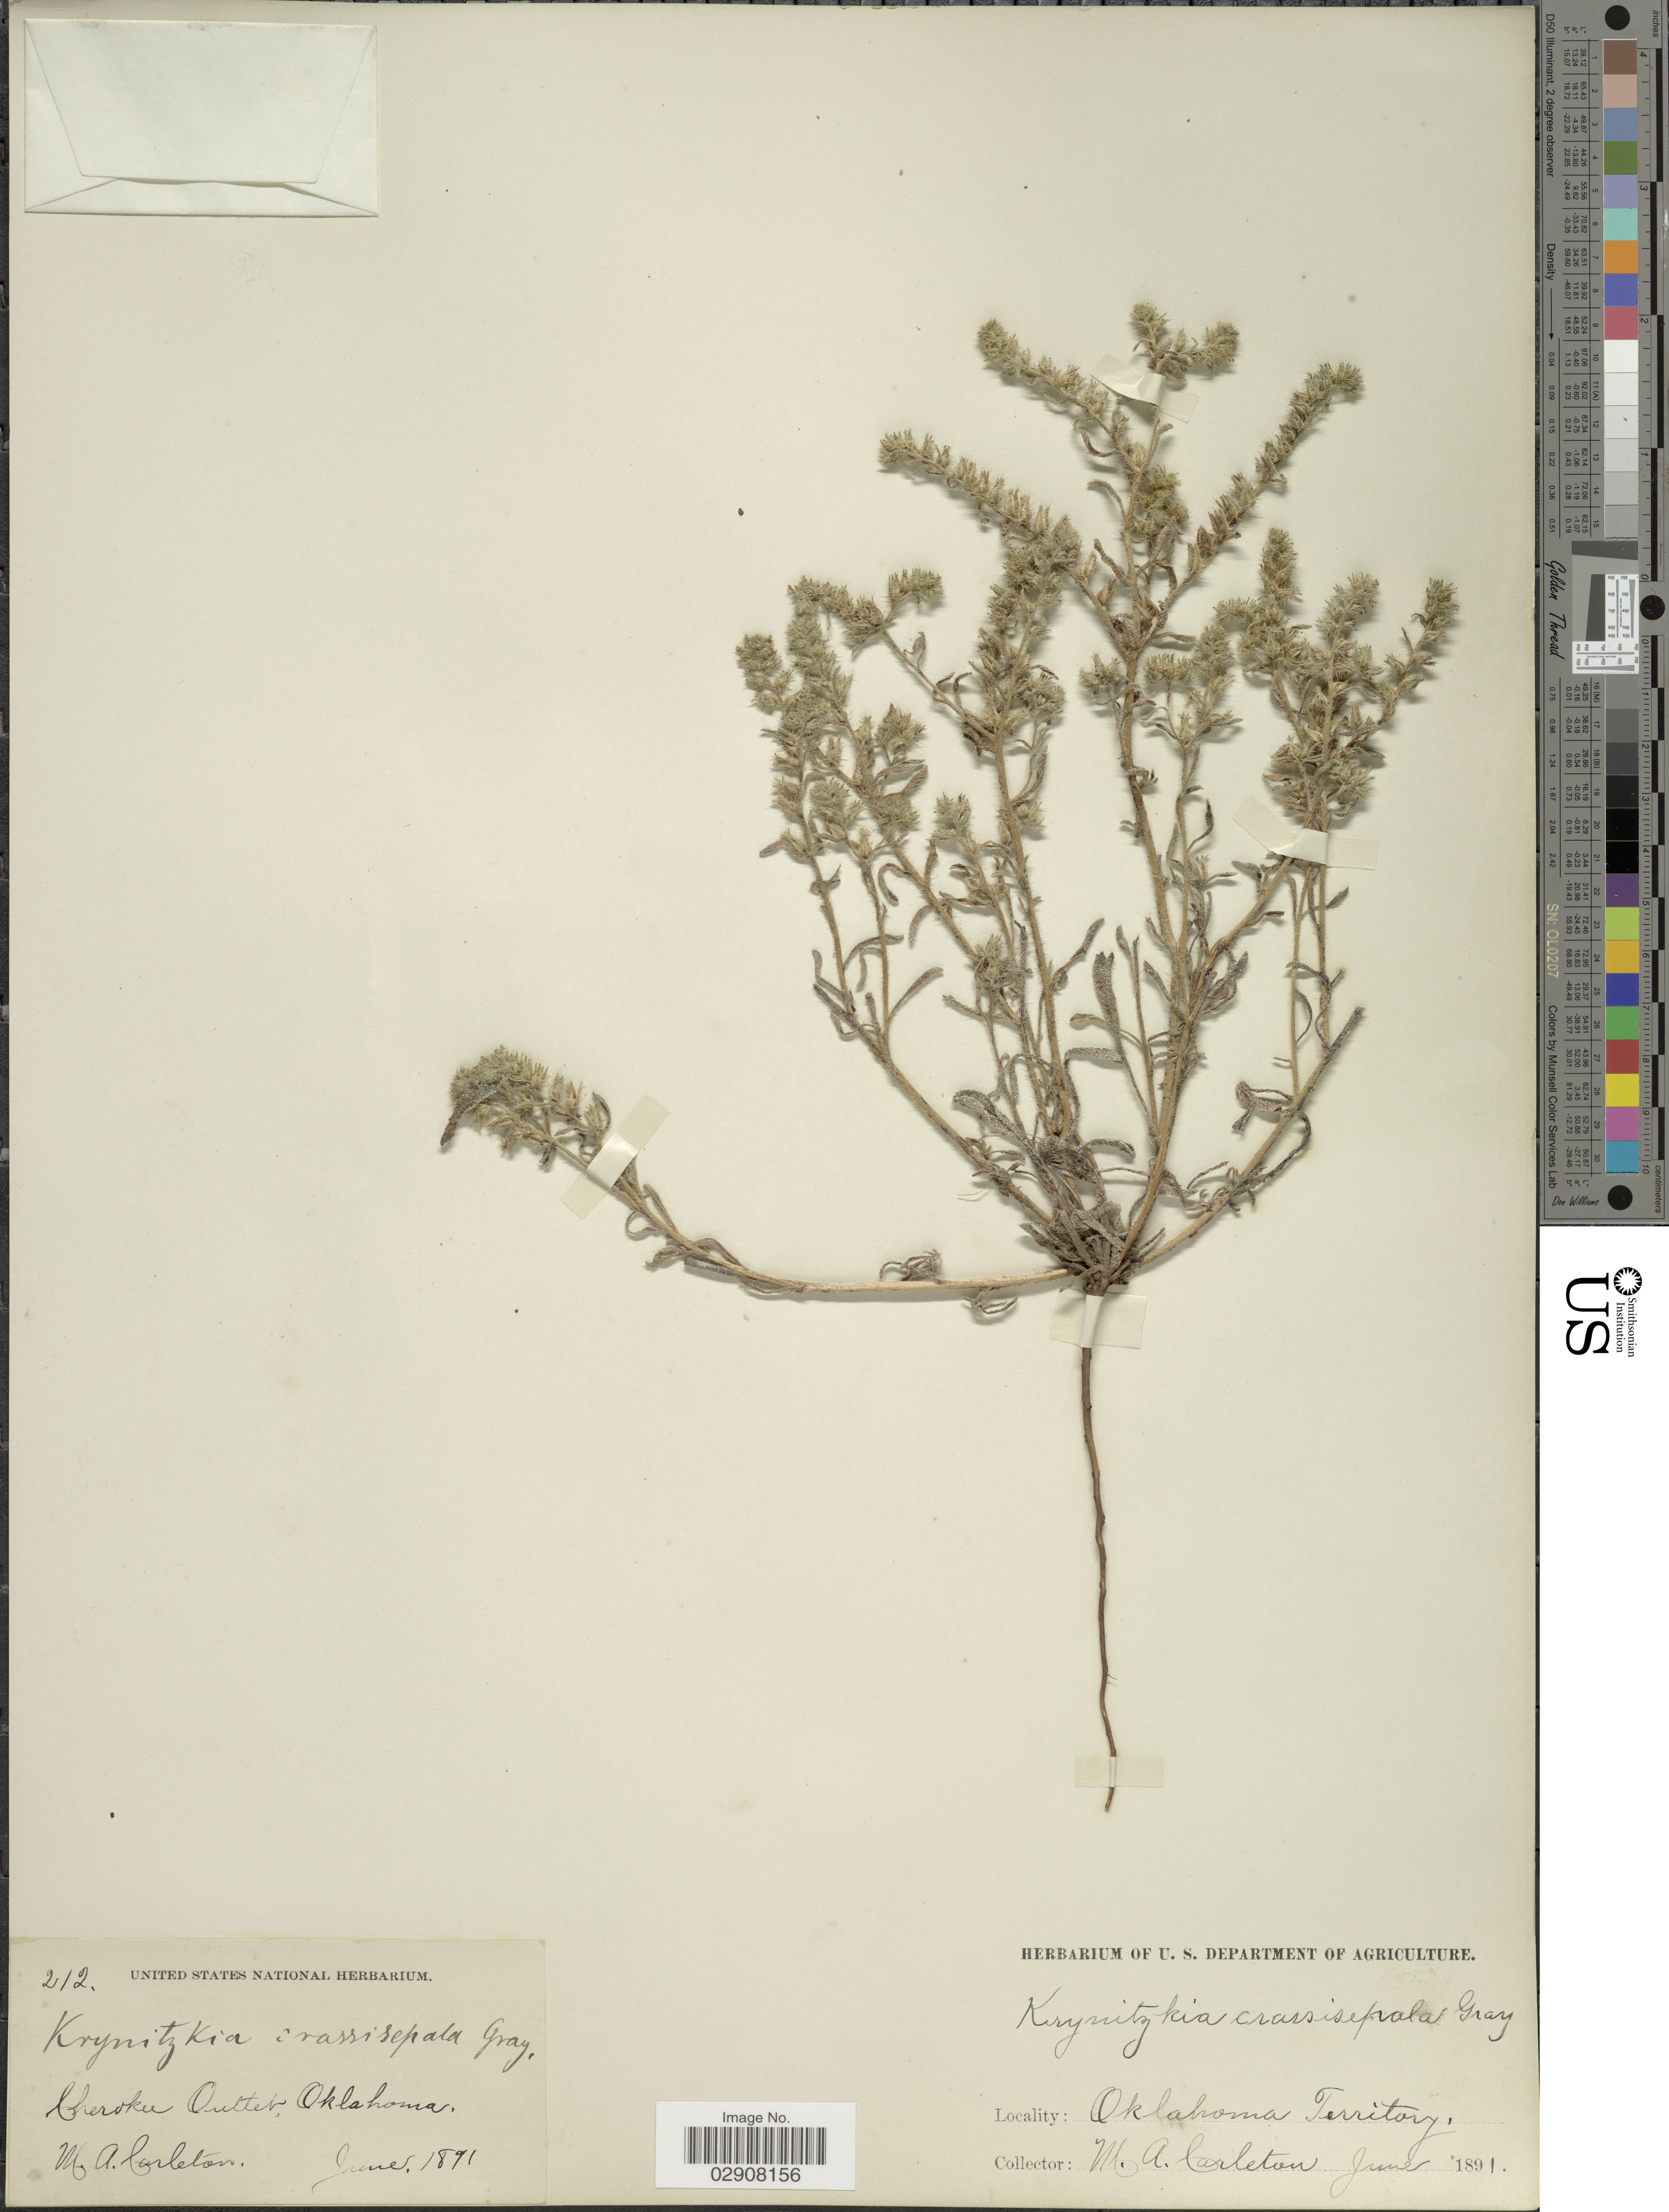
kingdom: Plantae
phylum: Tracheophyta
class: Magnoliopsida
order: Boraginales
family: Boraginaceae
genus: Cryptantha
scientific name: Cryptantha minima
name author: Rydb.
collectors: M. A. Carleton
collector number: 212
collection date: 1891-06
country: United States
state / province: Oklahoma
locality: Cherokee Outlet, Oklahoma Territory.